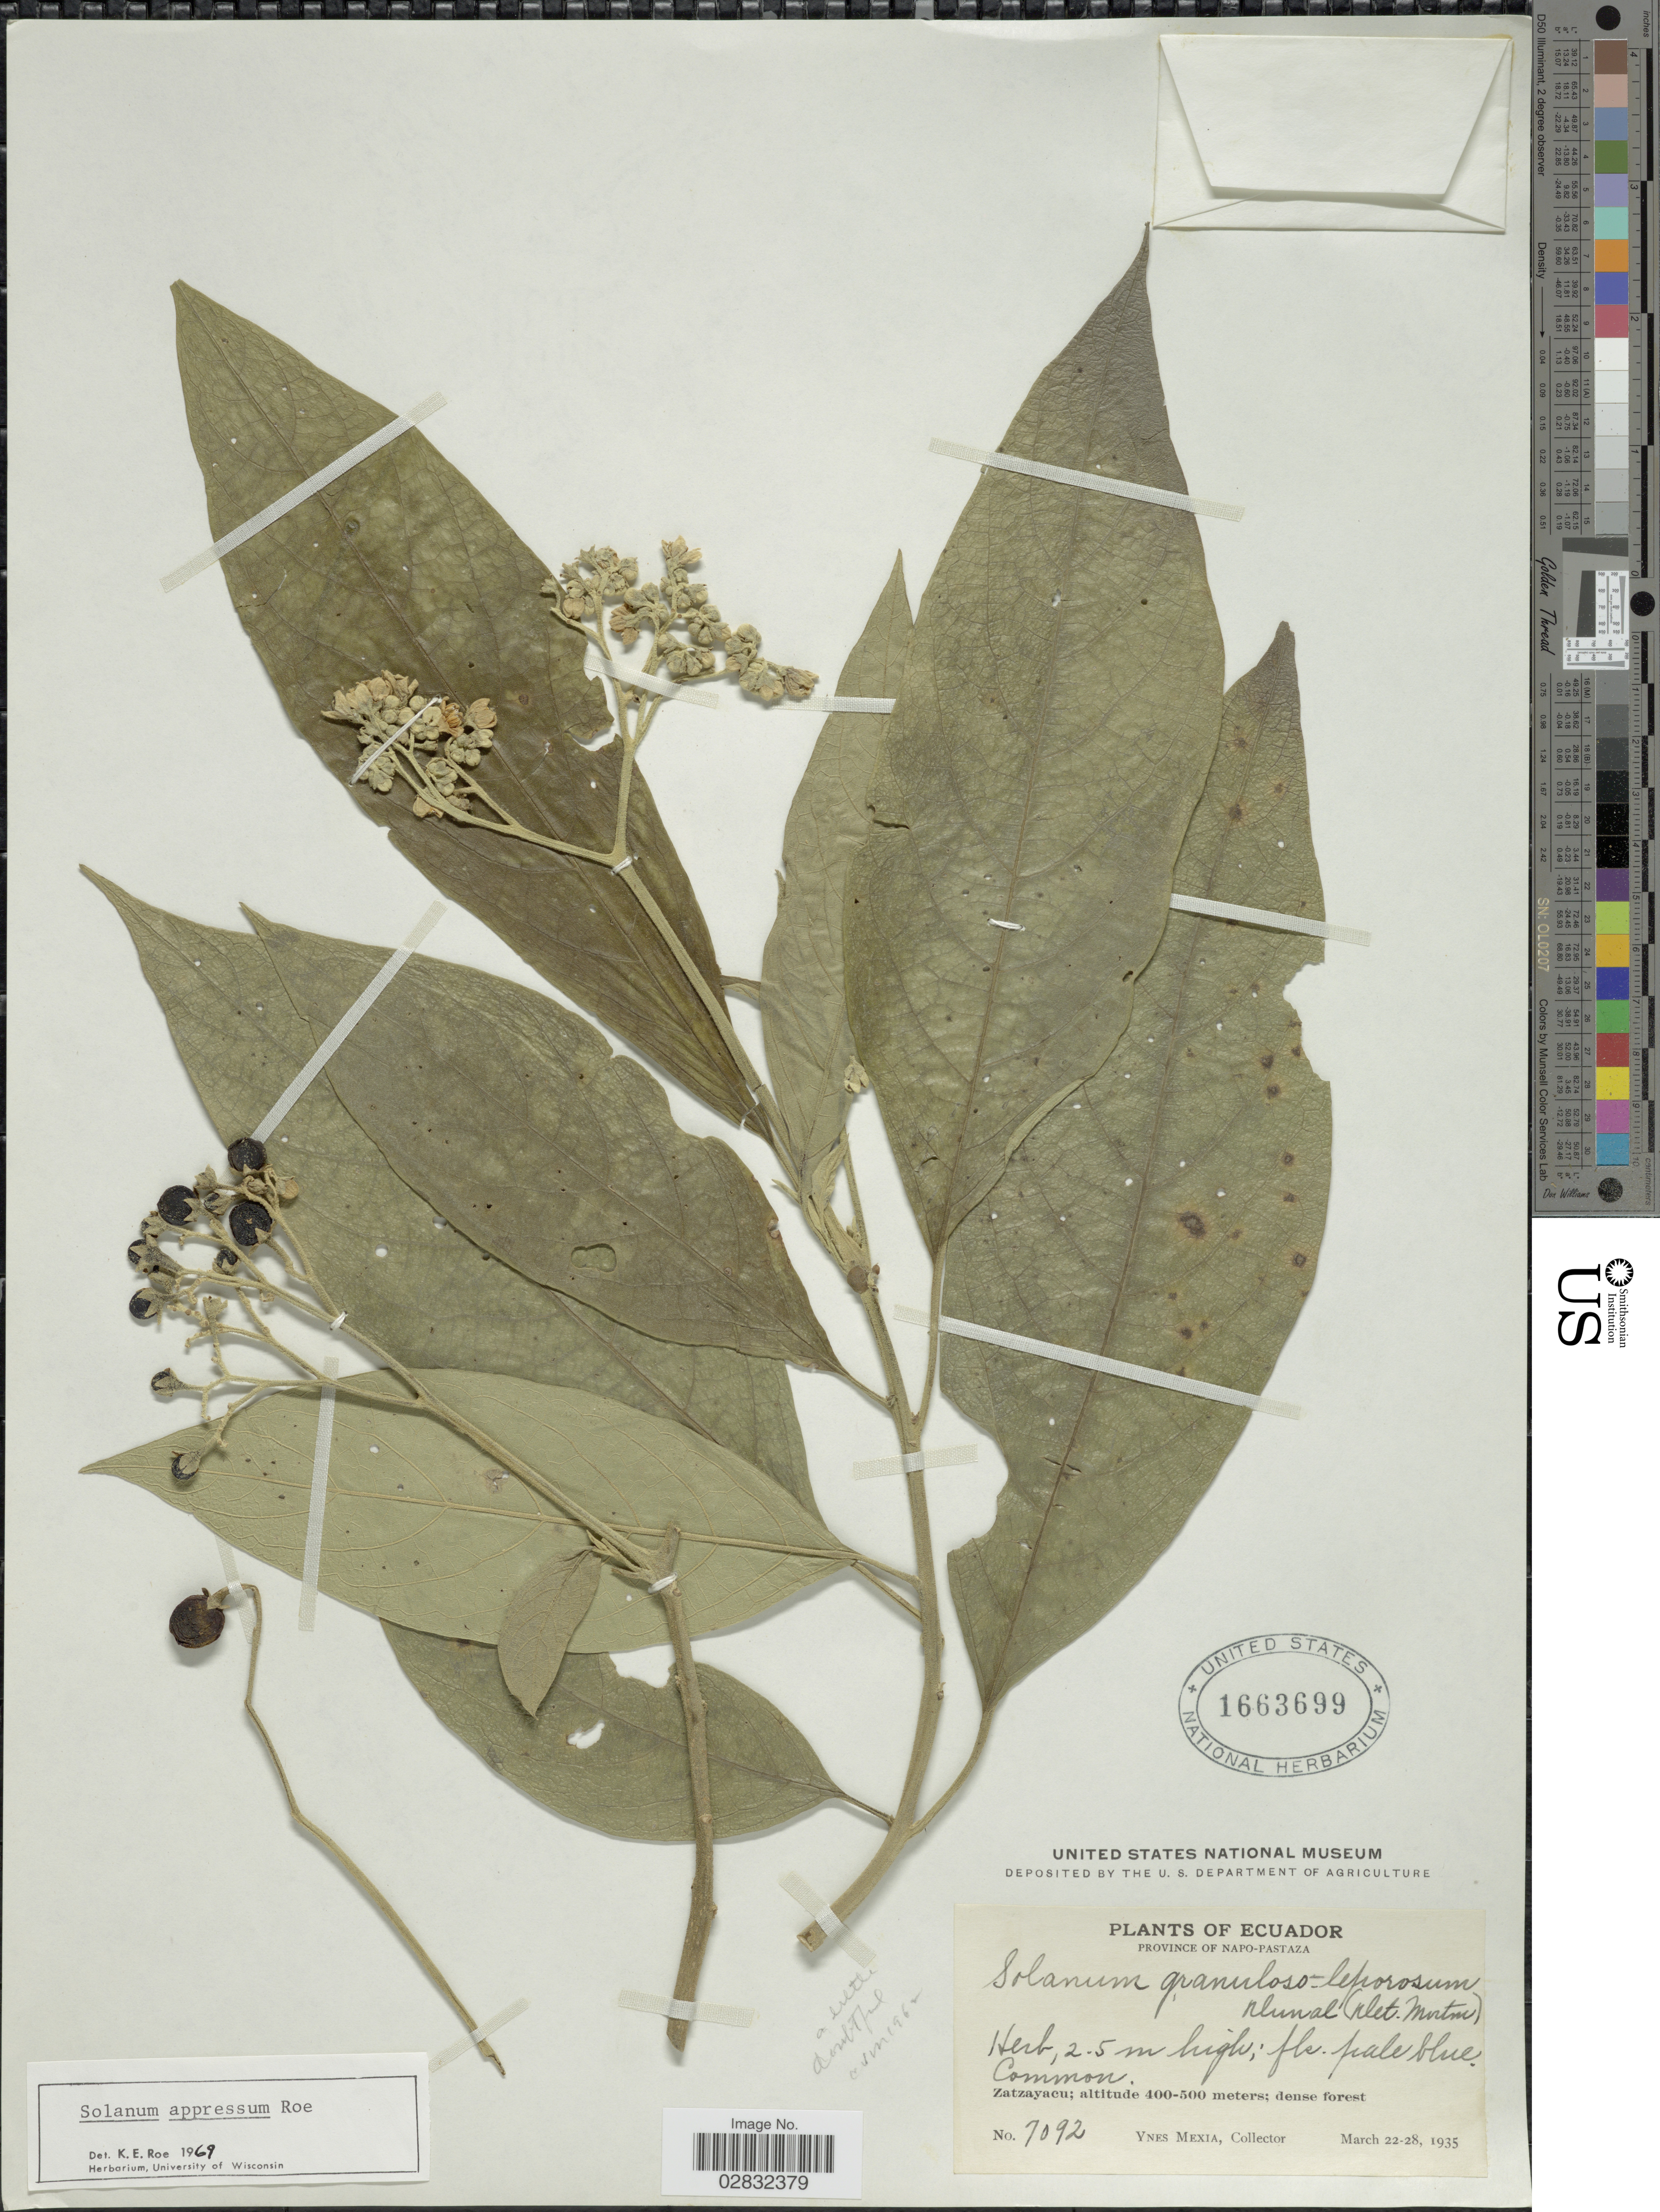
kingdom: Plantae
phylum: Tracheophyta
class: Magnoliopsida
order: Solanales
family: Solanaceae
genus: Solanum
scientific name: Solanum appressum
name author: K.E. Roe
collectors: Y. Mexia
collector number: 7092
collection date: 1935-03-22/1935-03-28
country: Ecuador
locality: Province of Napo-Pastaza, Zatzayacu.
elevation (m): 400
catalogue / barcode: US 1663699